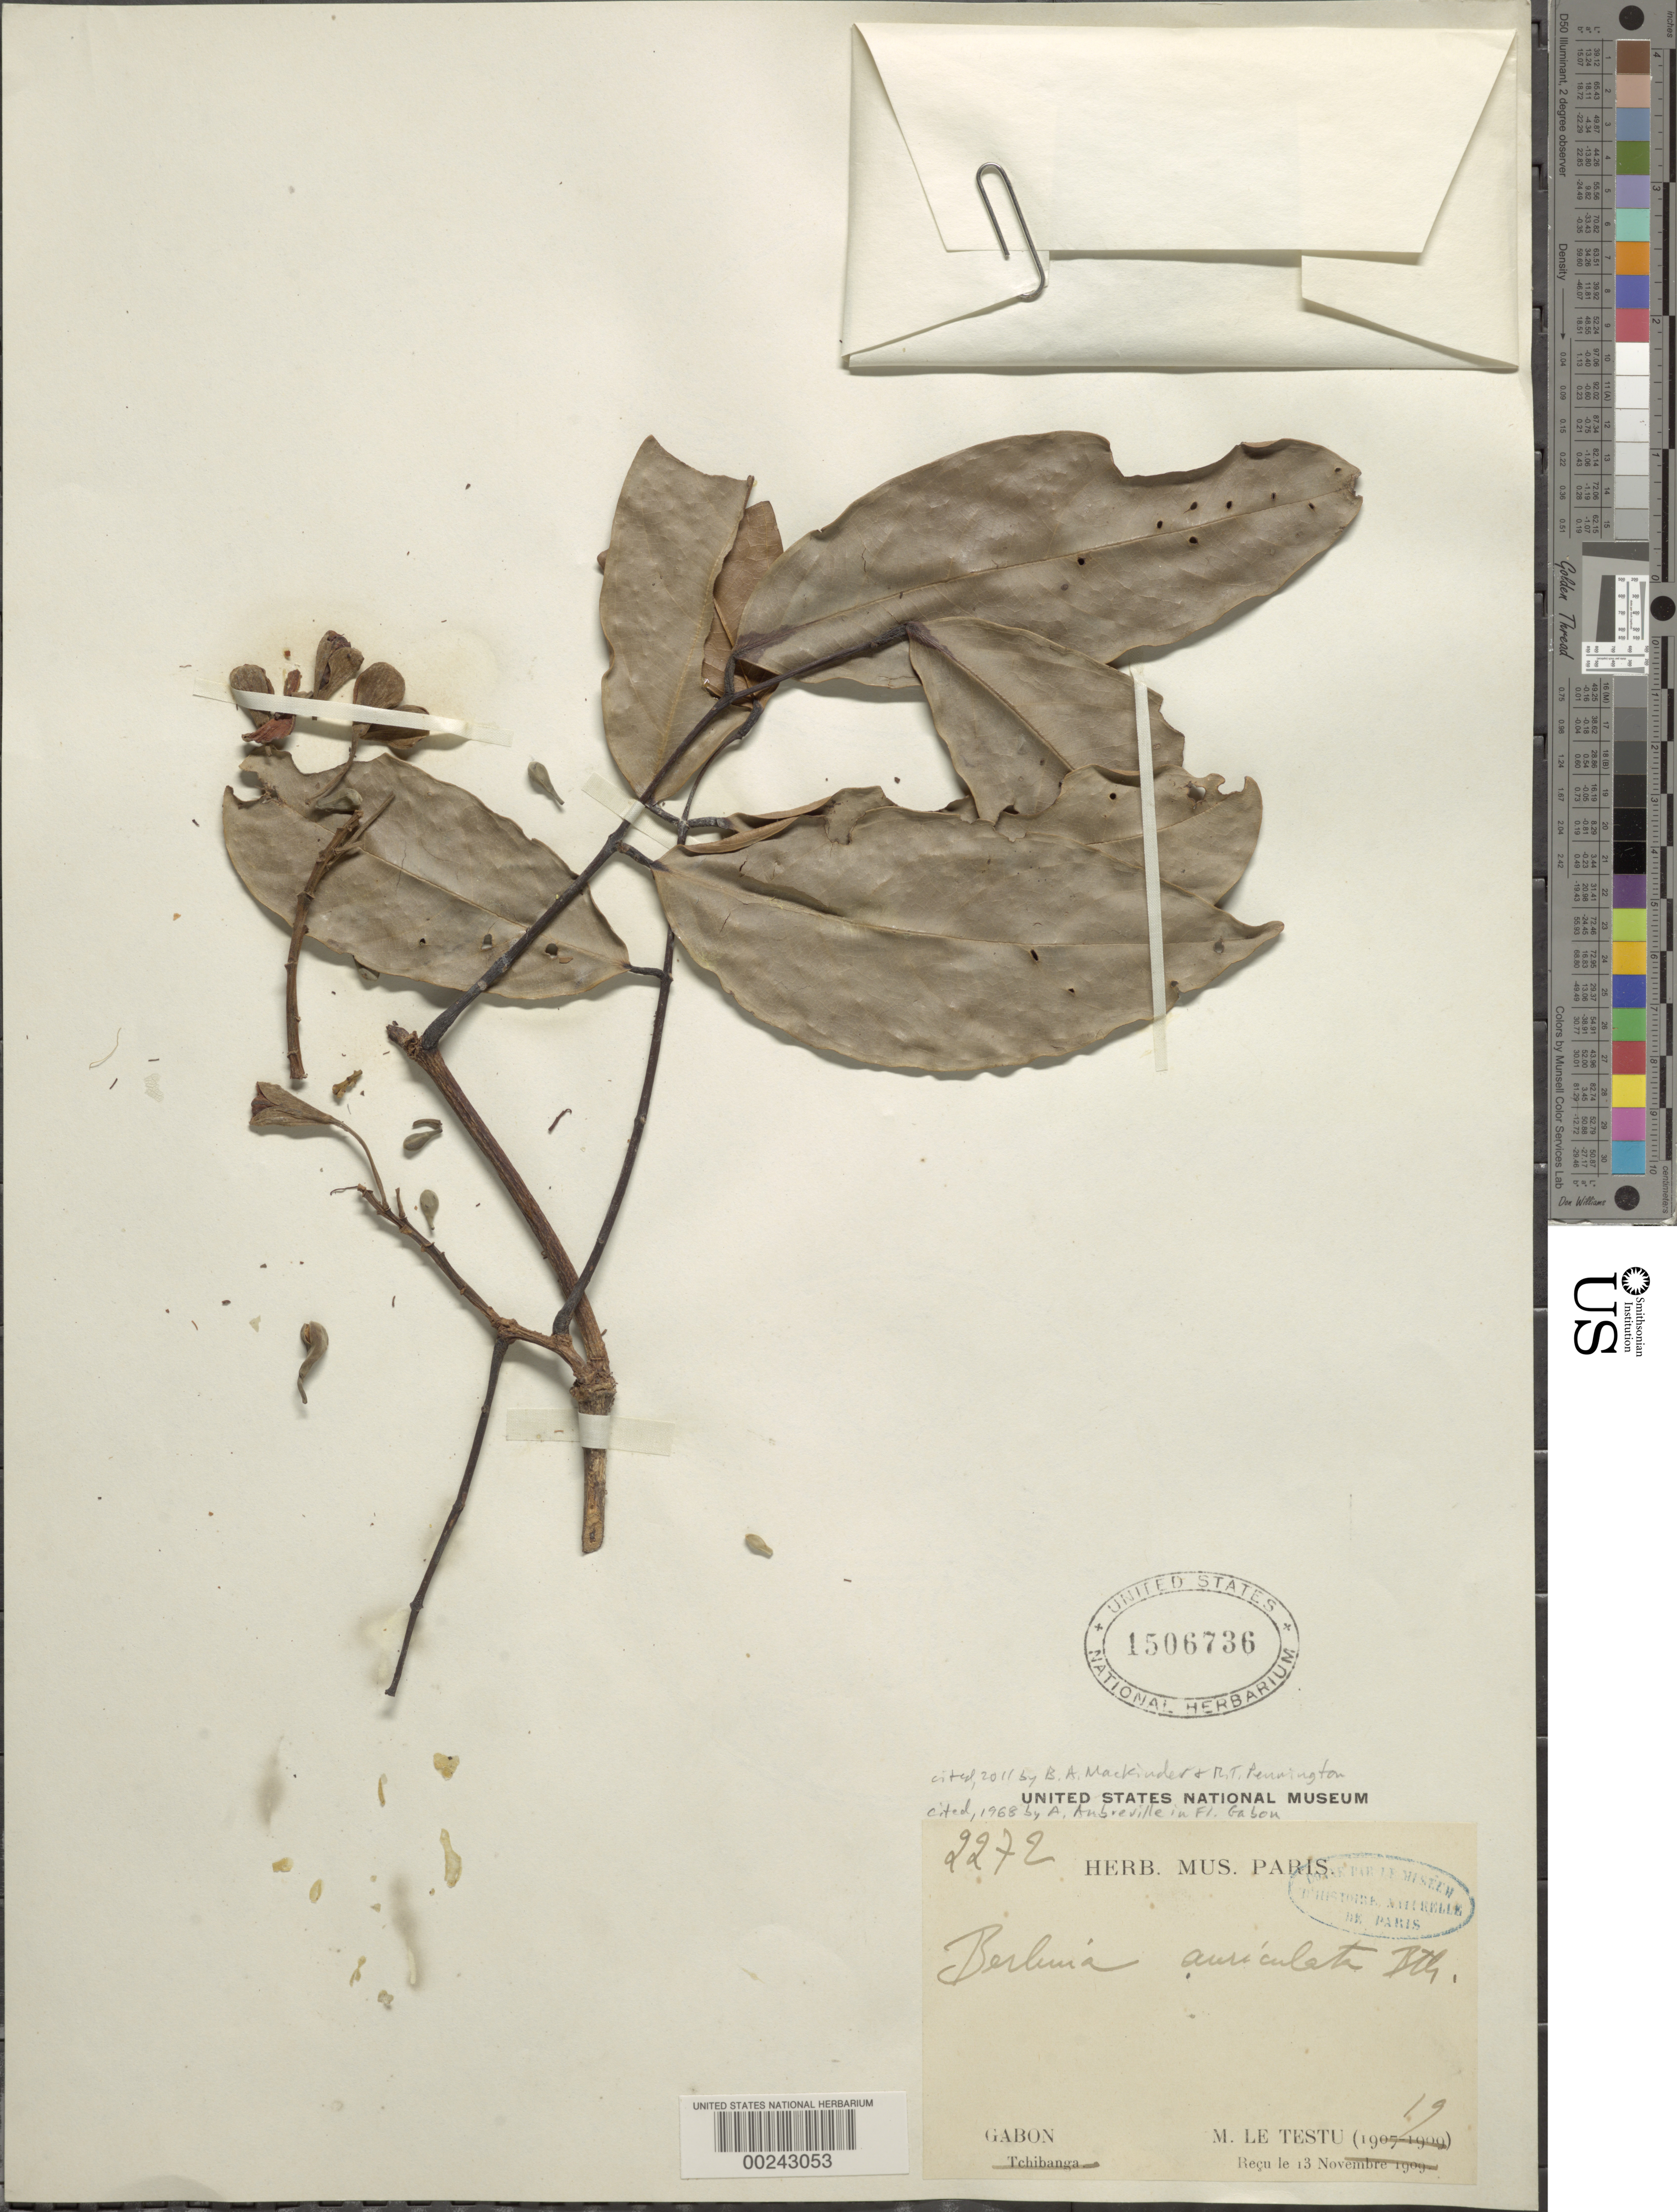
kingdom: Plantae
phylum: Tracheophyta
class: Magnoliopsida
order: Fabales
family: Fabaceae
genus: Berlinia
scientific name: Berlinia auriculata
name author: Benth.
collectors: G. Le Testu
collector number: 2272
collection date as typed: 1919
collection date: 1919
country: Gabon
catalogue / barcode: US 1506736